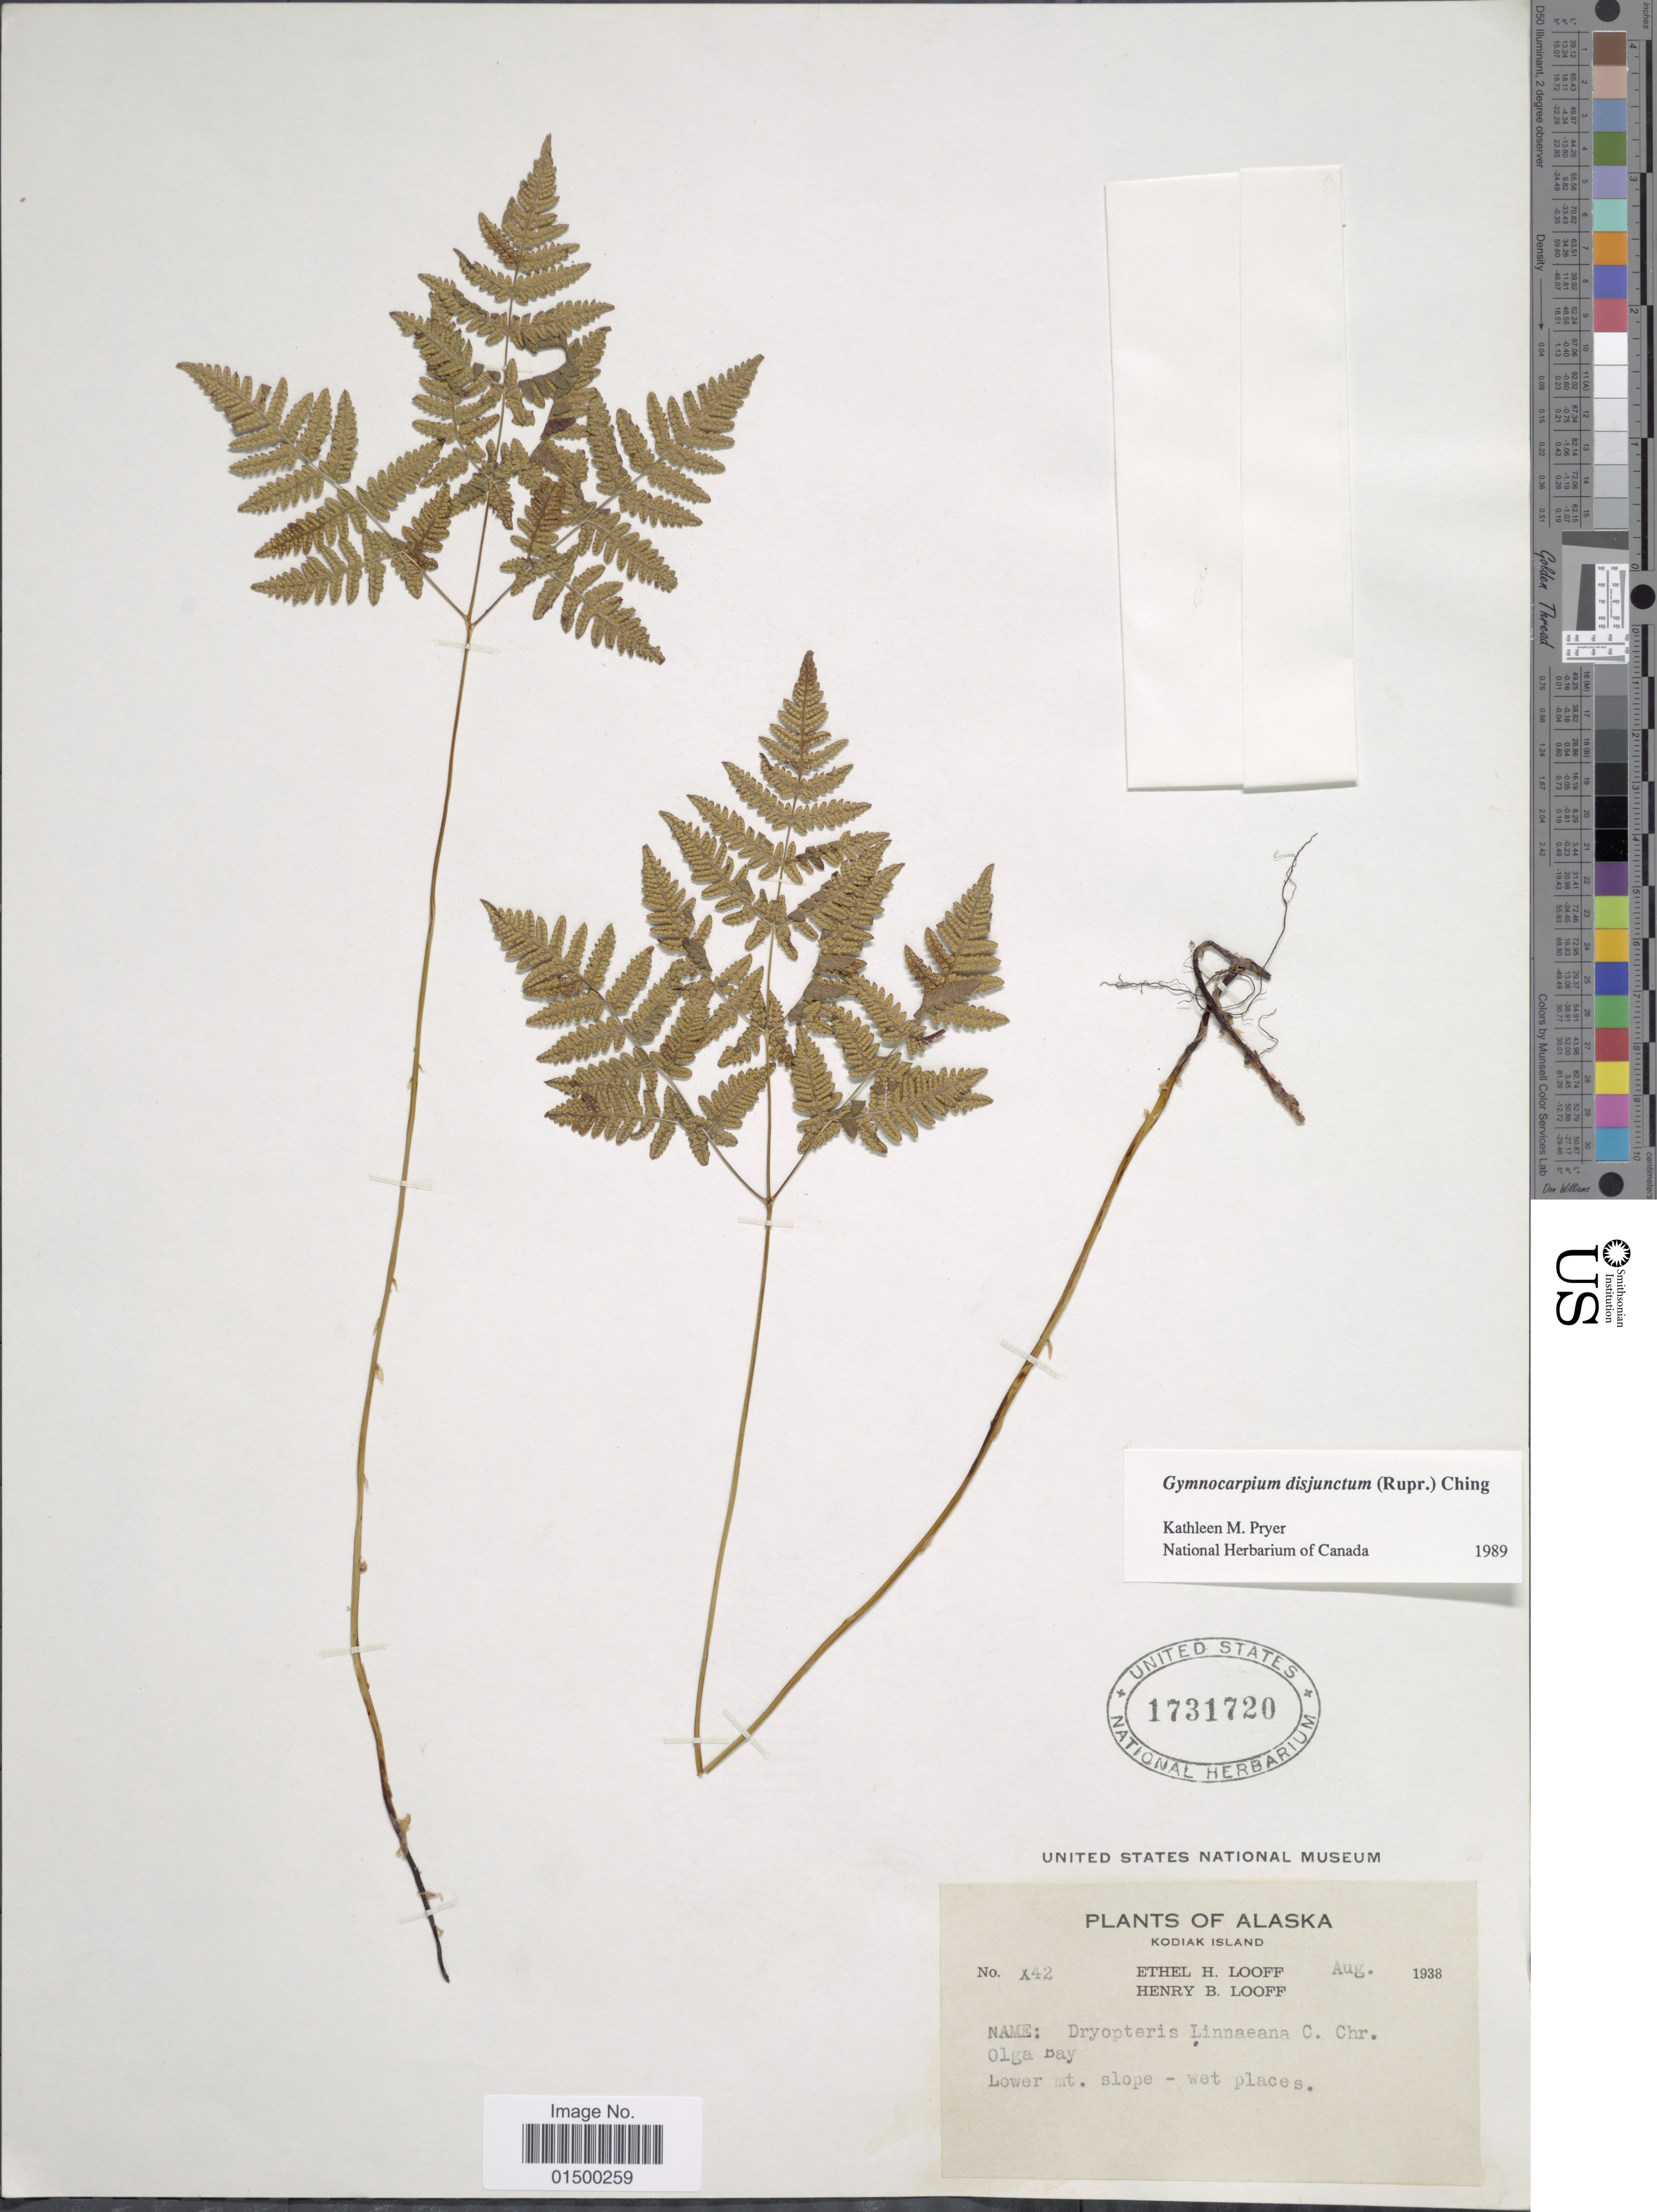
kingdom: Plantae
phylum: Tracheophyta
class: Polypodiopsida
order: Polypodiales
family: Cystopteridaceae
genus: Gymnocarpium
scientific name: Gymnocarpium disjunctum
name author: (Rupr.) Ching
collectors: E. Looff & H. Looff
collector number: X42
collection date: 1938-08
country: United States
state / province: Alaska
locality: Kodiak Island, Olga Bay. Lower Mnt. slope.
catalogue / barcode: US 1731720